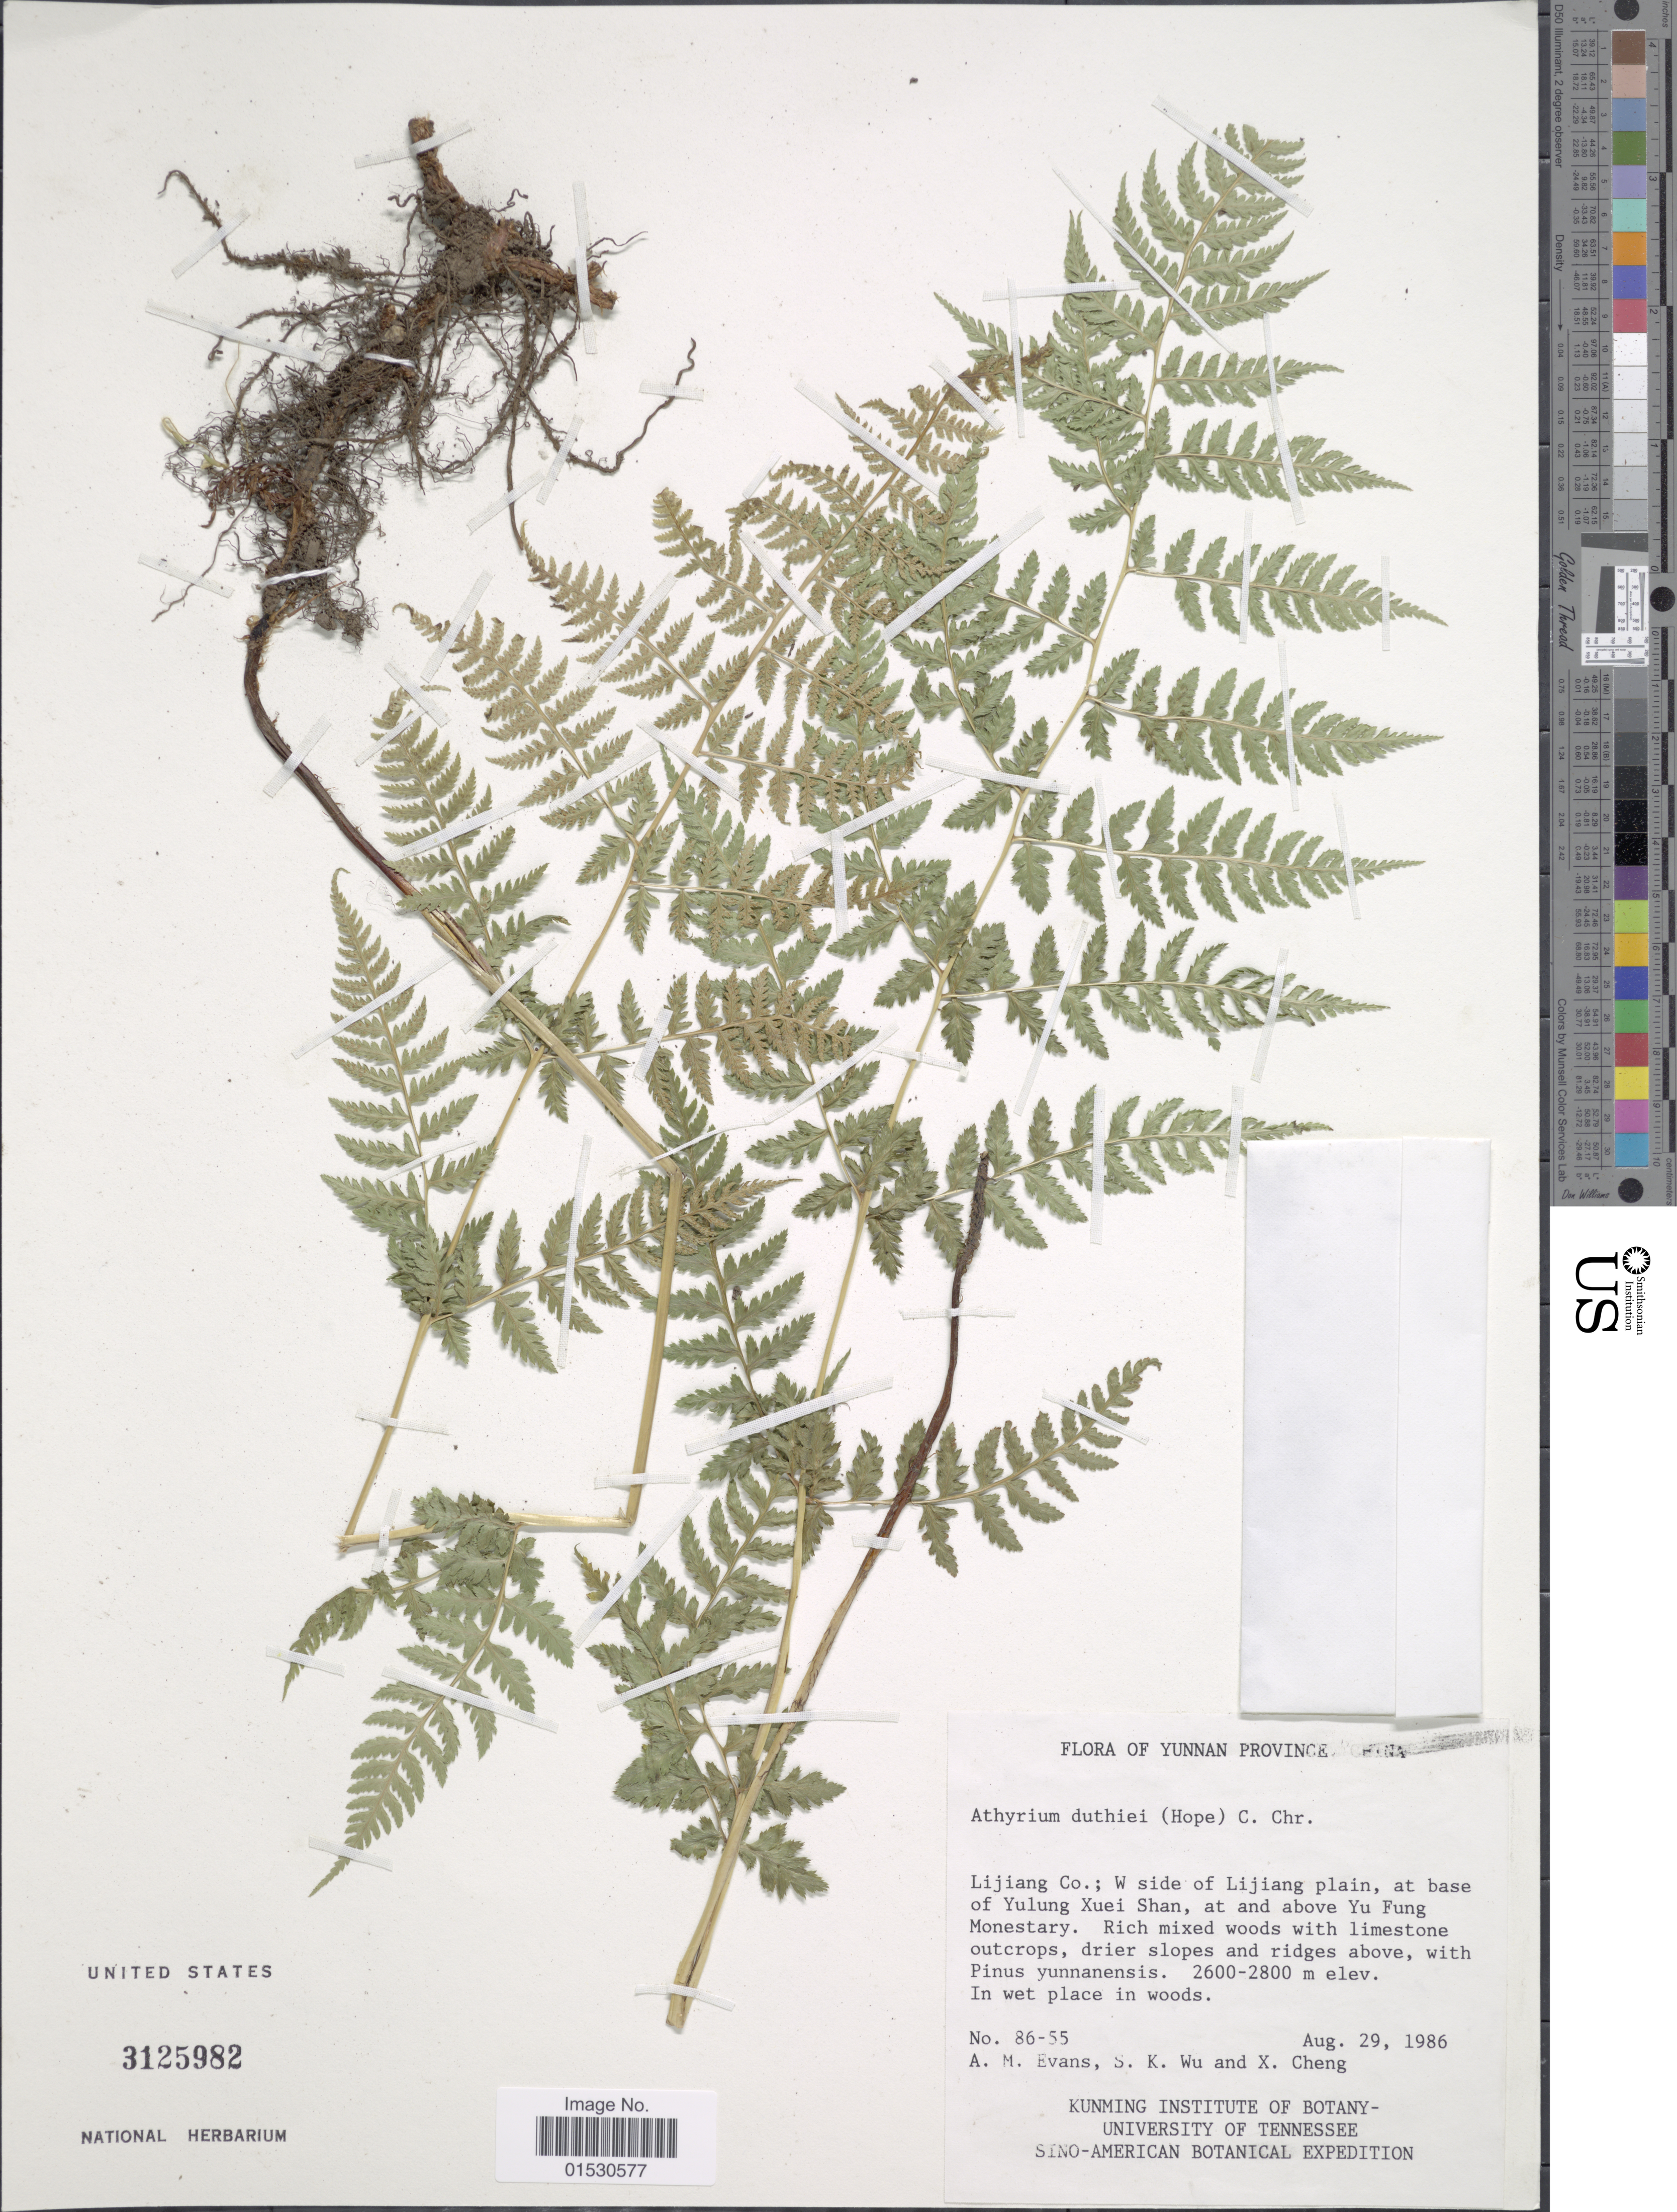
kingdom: Plantae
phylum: Tracheophyta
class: Polypodiopsida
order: Polypodiales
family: Athyriaceae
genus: Athyrium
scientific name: Athyrium duthiei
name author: (Bedd.) C. Chr.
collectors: A. M. Evans, S. K. Wu & X. Cheng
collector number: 86-55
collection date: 1986-08-29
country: China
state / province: Yunnan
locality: Lijiang Co.: W side of Lijiang plain, at base of Yulung Xuei Shan, at and above Y Fung Monestary. Rich mixed woods with limestone outcrops, drier slopes and ridges above, with Pinus yunnanseis, in wet place in woods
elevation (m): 2600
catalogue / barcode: US 3125982